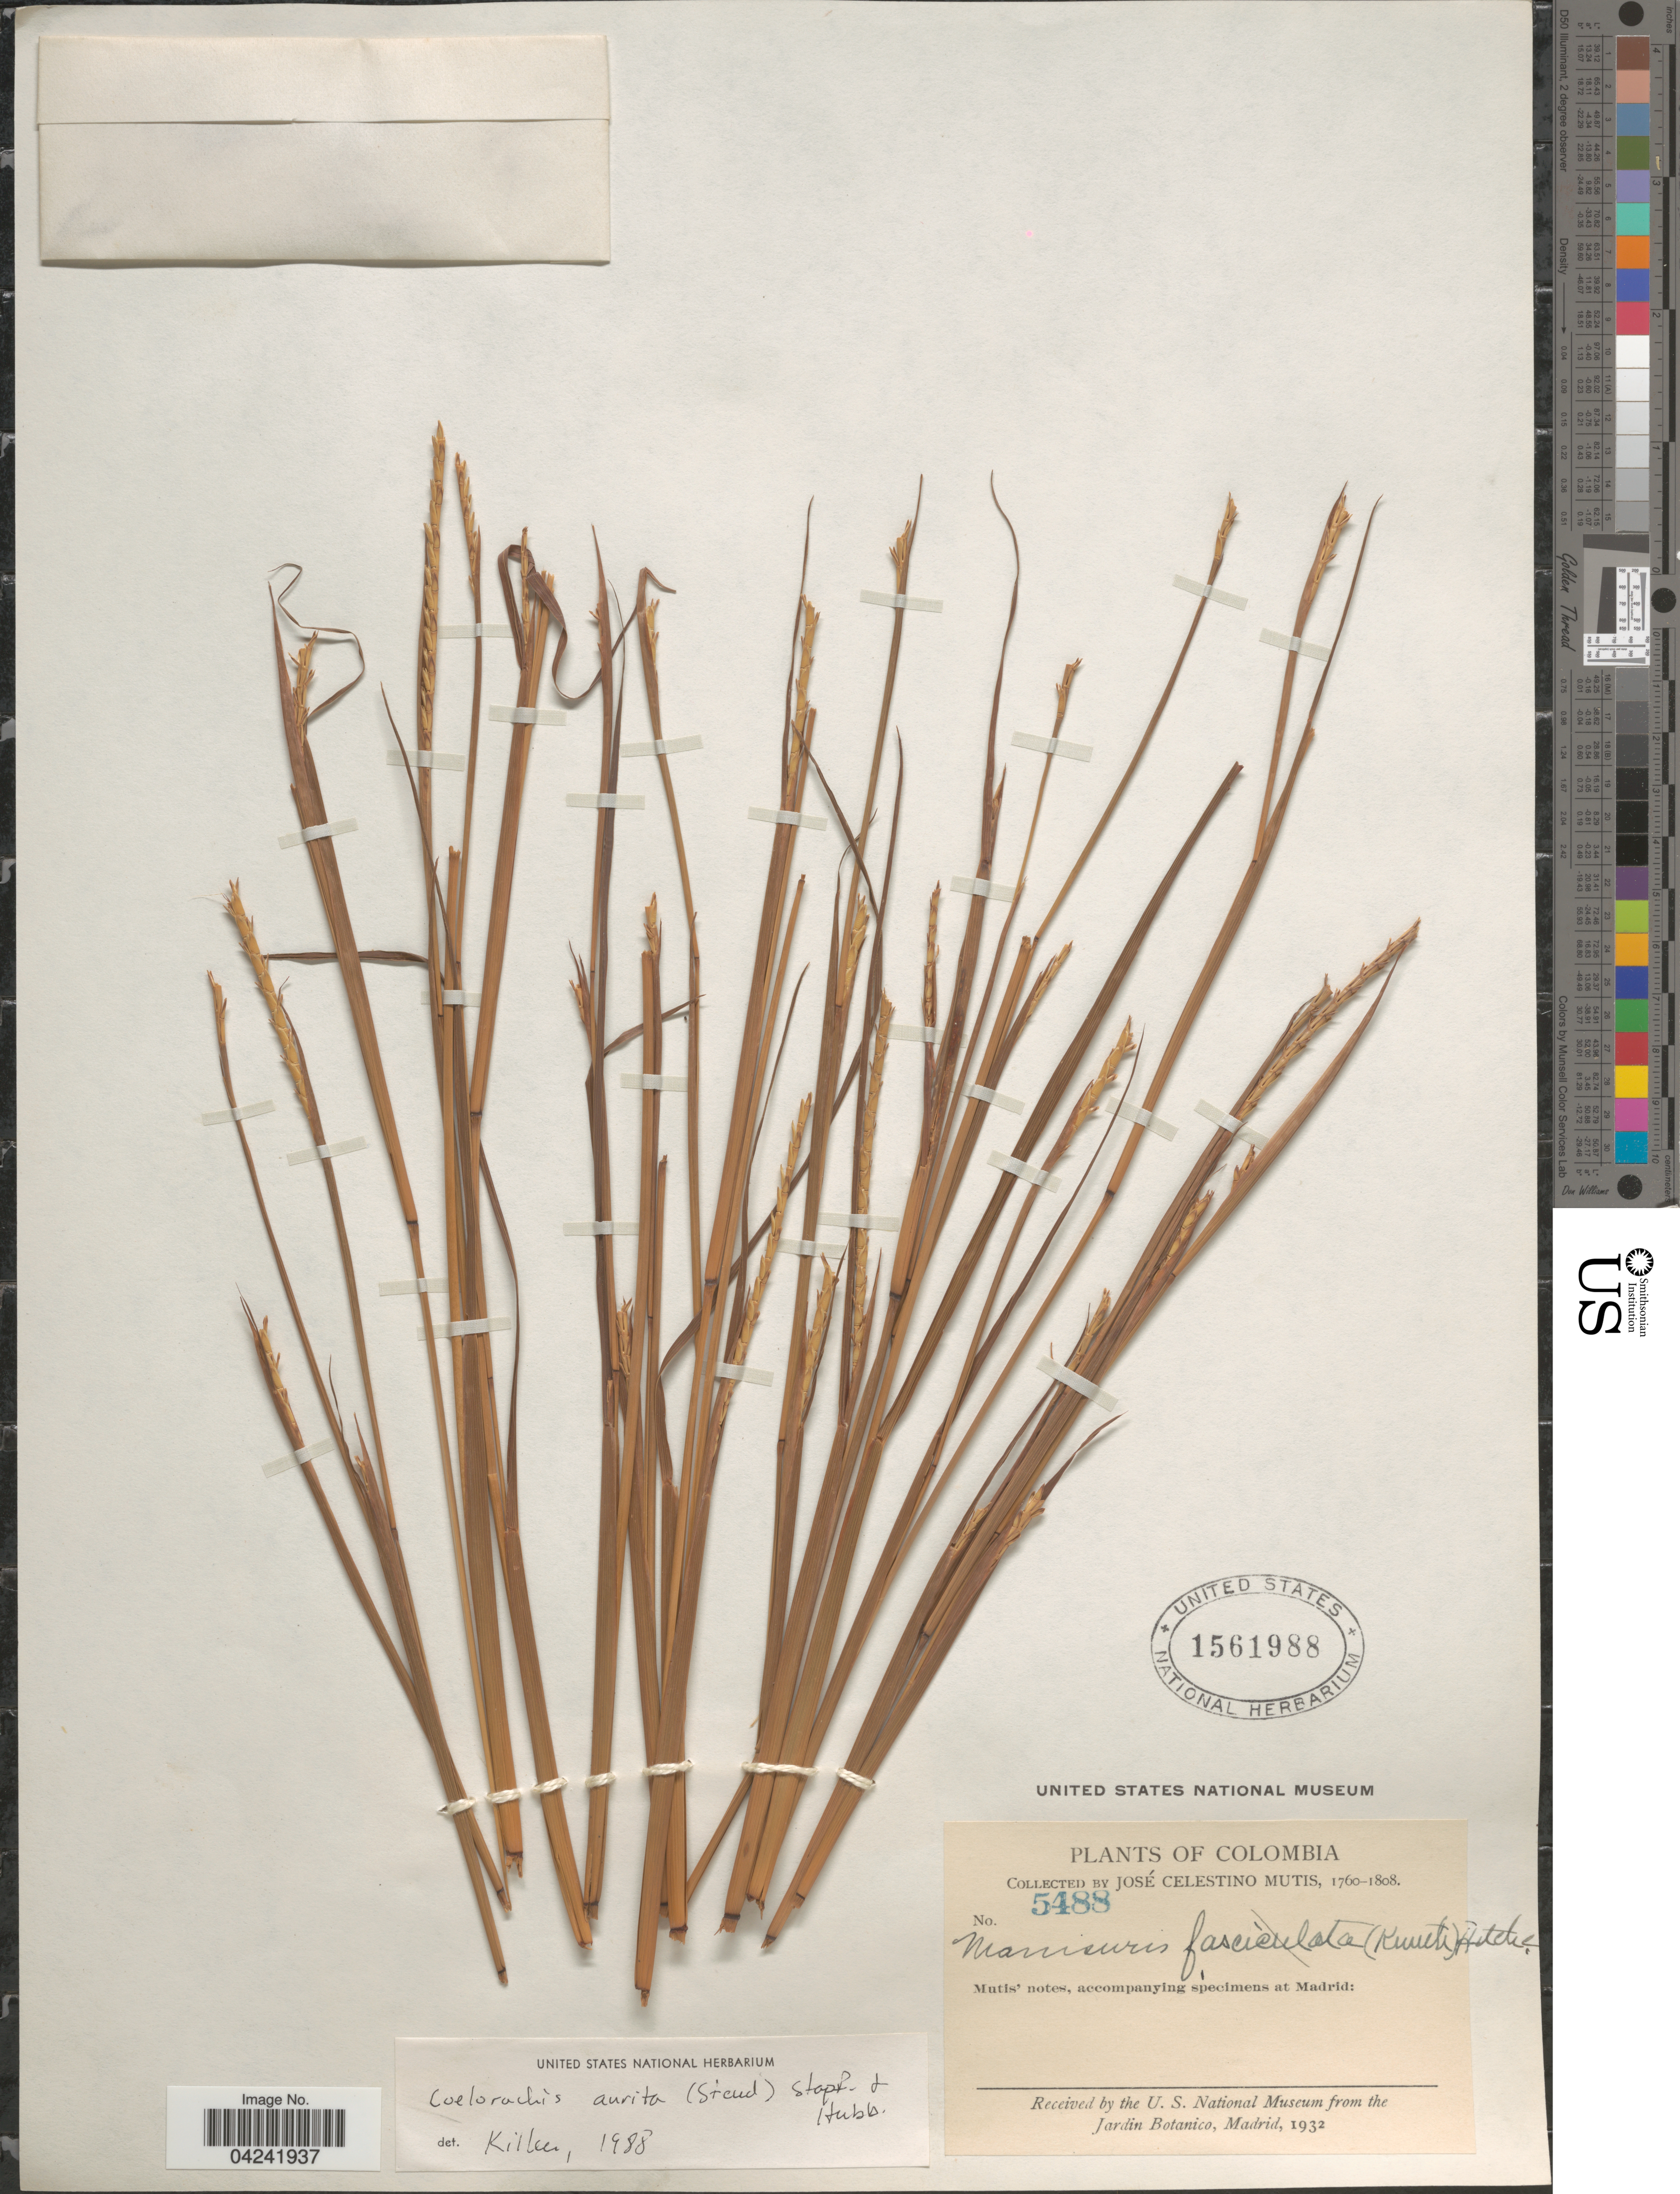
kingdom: Plantae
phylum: Tracheophyta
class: Liliopsida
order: Poales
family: Poaceae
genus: Mnesithea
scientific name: Mnesithea aurita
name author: (Steud.) de Koning & Sosef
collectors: J. C. B. Mutis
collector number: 5488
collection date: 1760/1808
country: Colombia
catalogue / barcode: US 1561988